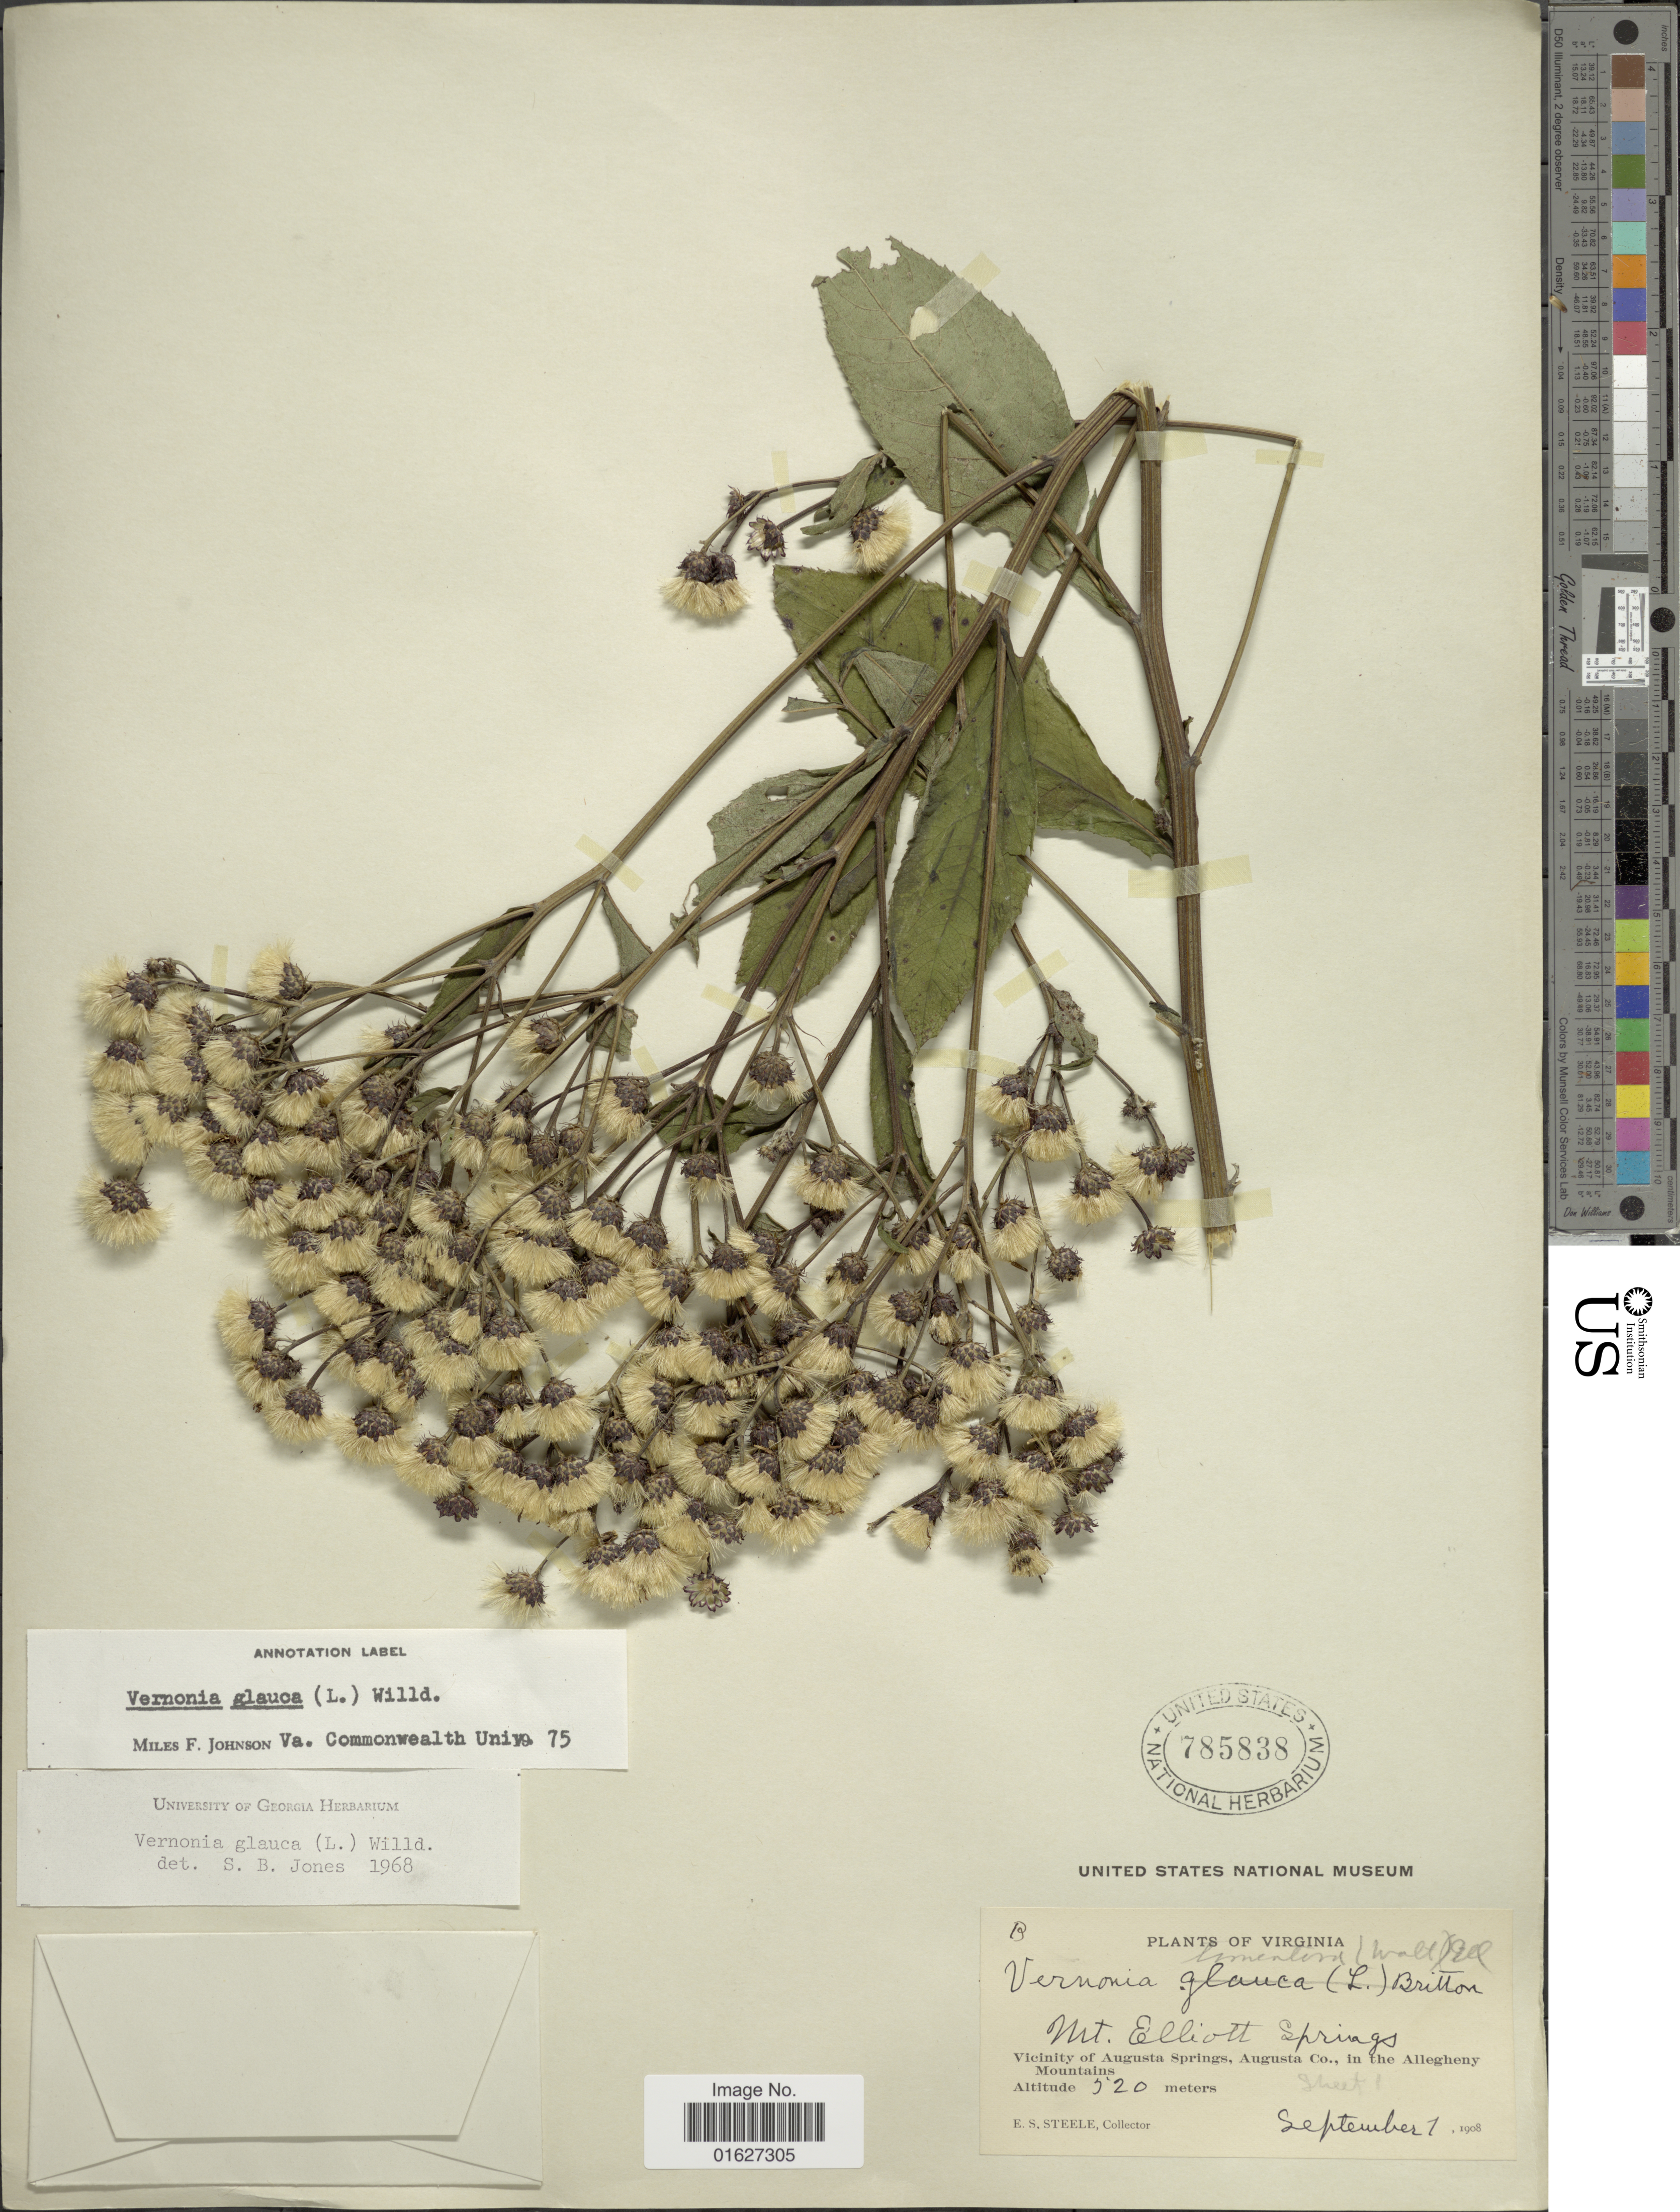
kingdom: Plantae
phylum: Tracheophyta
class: Magnoliopsida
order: Asterales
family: Asteraceae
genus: Vernonia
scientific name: Vernonia glauca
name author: (L.) Willd.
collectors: E. Steele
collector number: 13?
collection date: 1908-09-01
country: United States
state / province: Virginia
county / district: Augusta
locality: Mt. Elliott Springs. Vicinity of Augusta Springs, Augusta Co., in the Allegheny Mountains.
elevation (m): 520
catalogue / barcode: US 785838